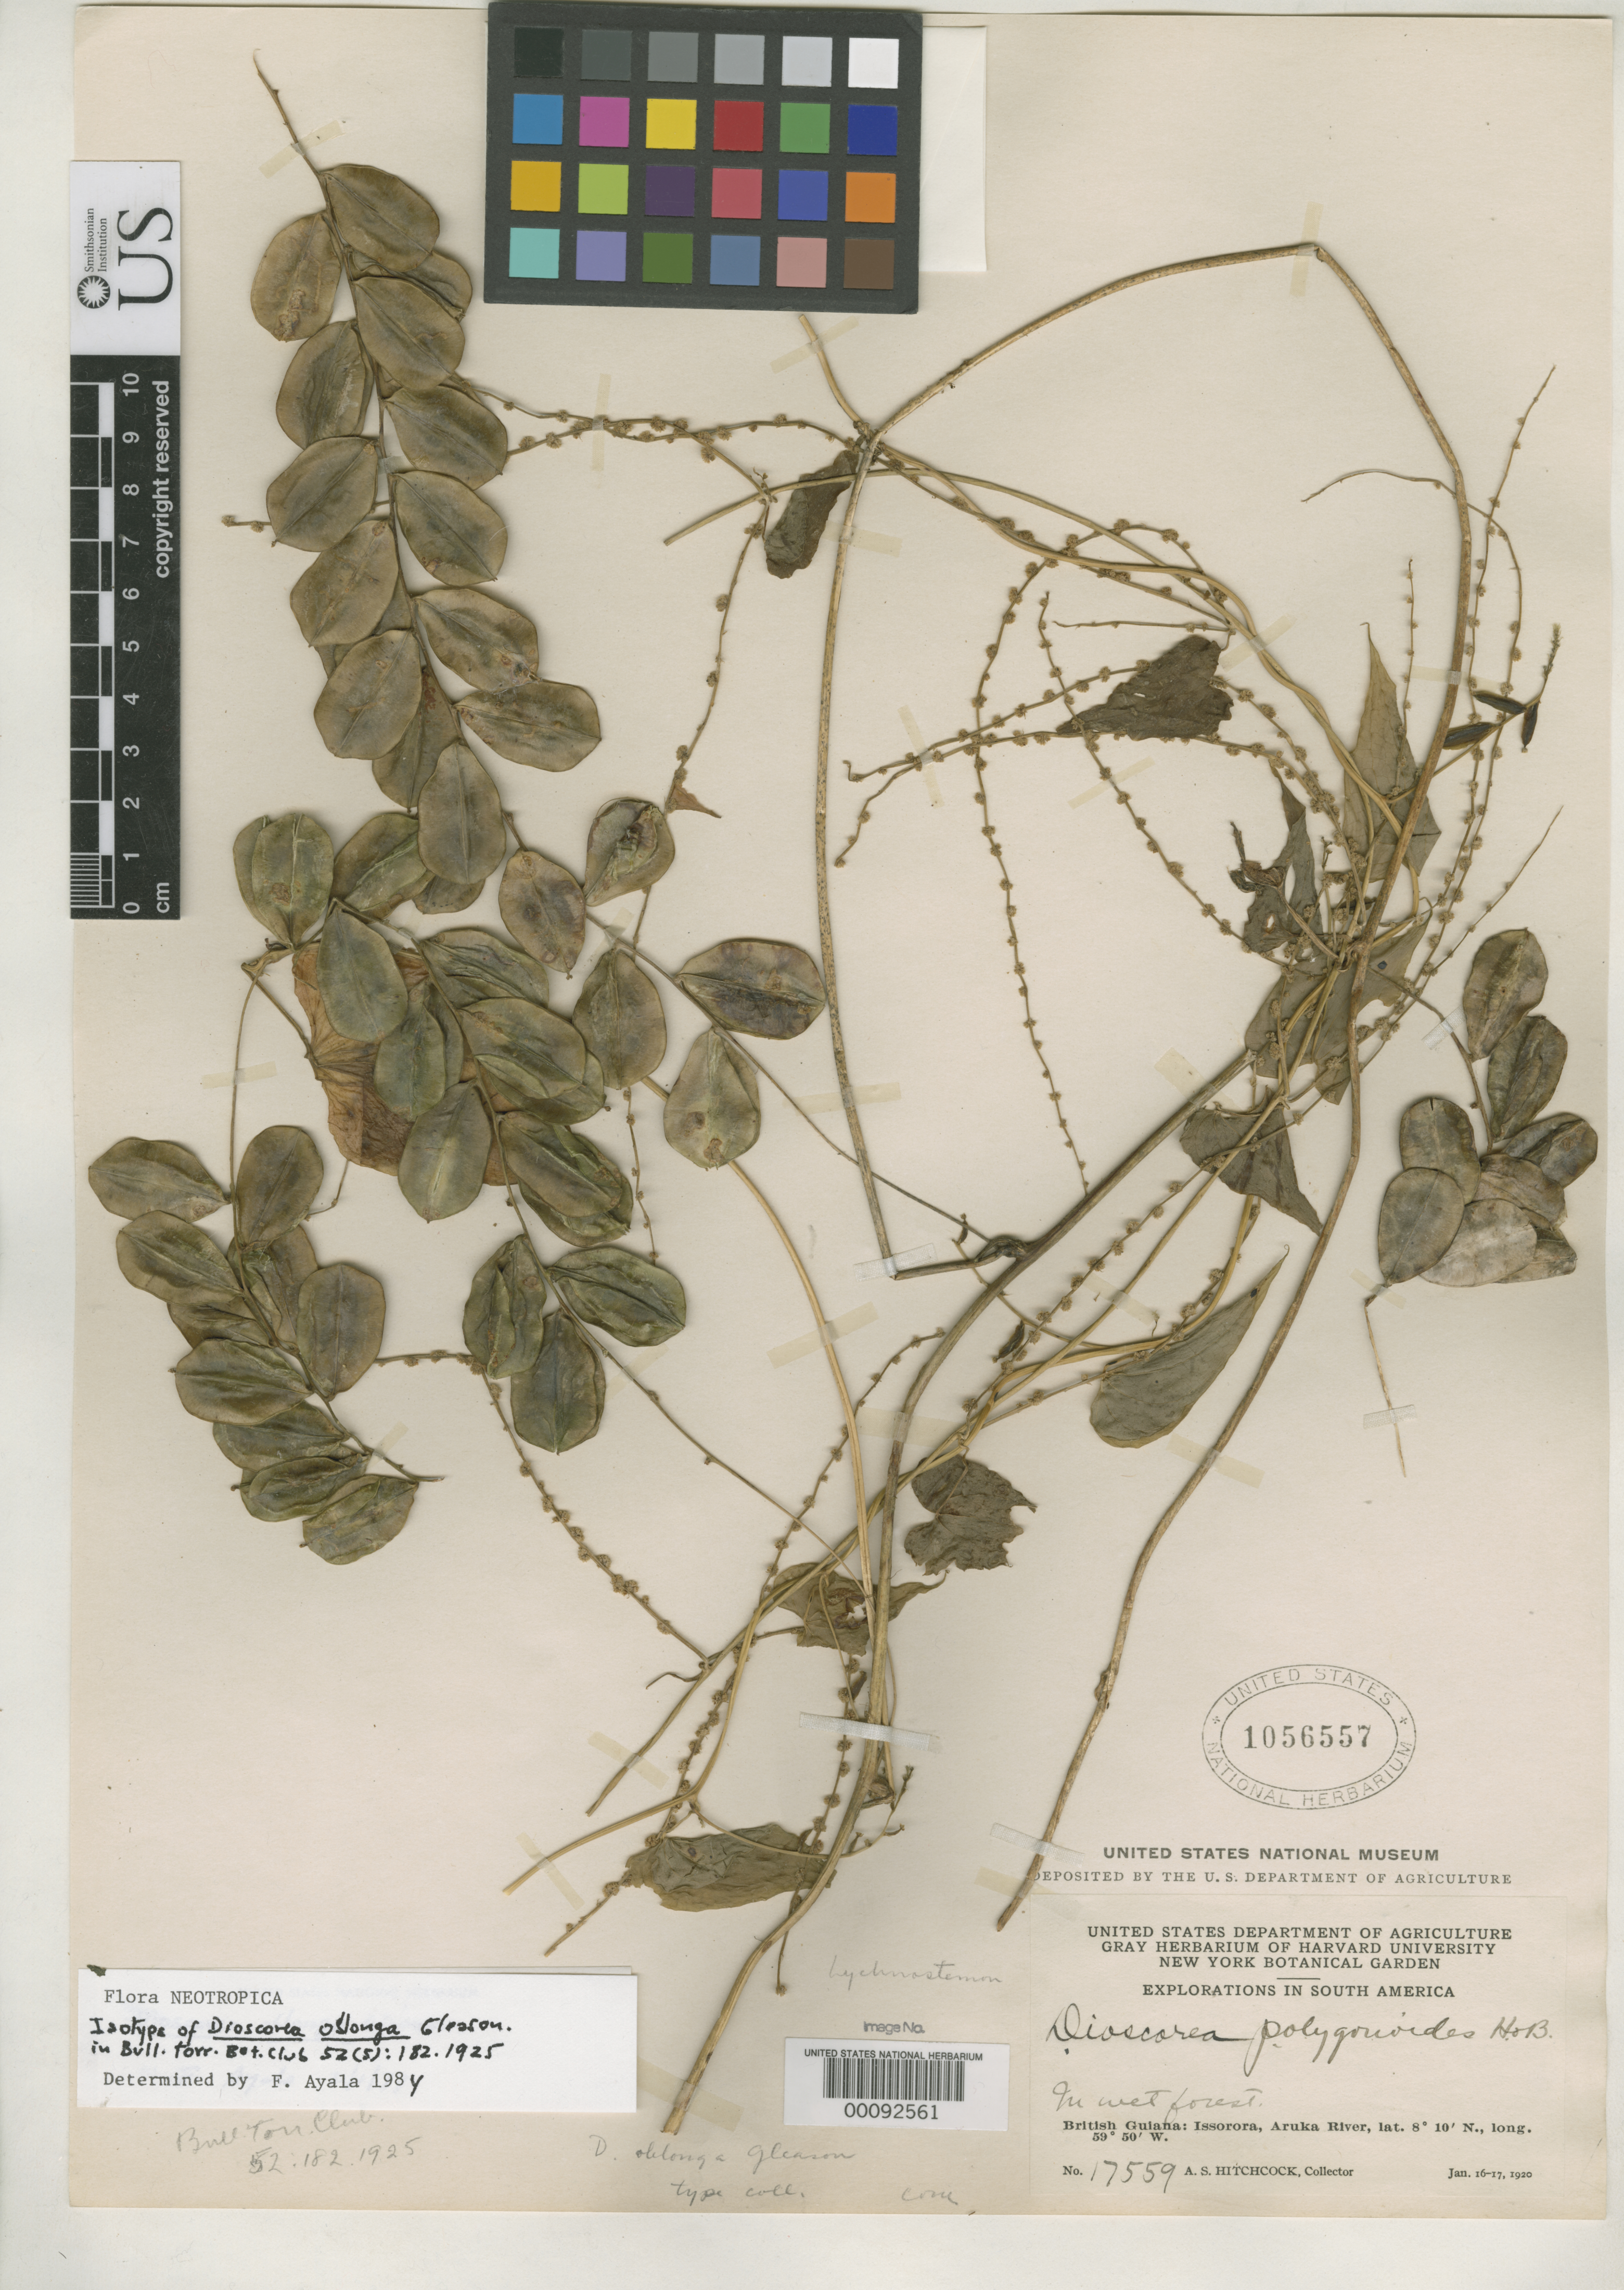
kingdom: Plantae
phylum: Tracheophyta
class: Liliopsida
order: Dioscoreales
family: Dioscoreaceae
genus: Dioscorea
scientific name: Dioscorea oblonga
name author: Gleason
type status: Isotype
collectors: A. S. Hitchcock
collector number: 17559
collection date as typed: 16 Jan 1920 to 17 Jan 1920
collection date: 1920-01-16/1920-01-17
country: Guyana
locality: Issorora, Aruka River.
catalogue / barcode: US 1056557